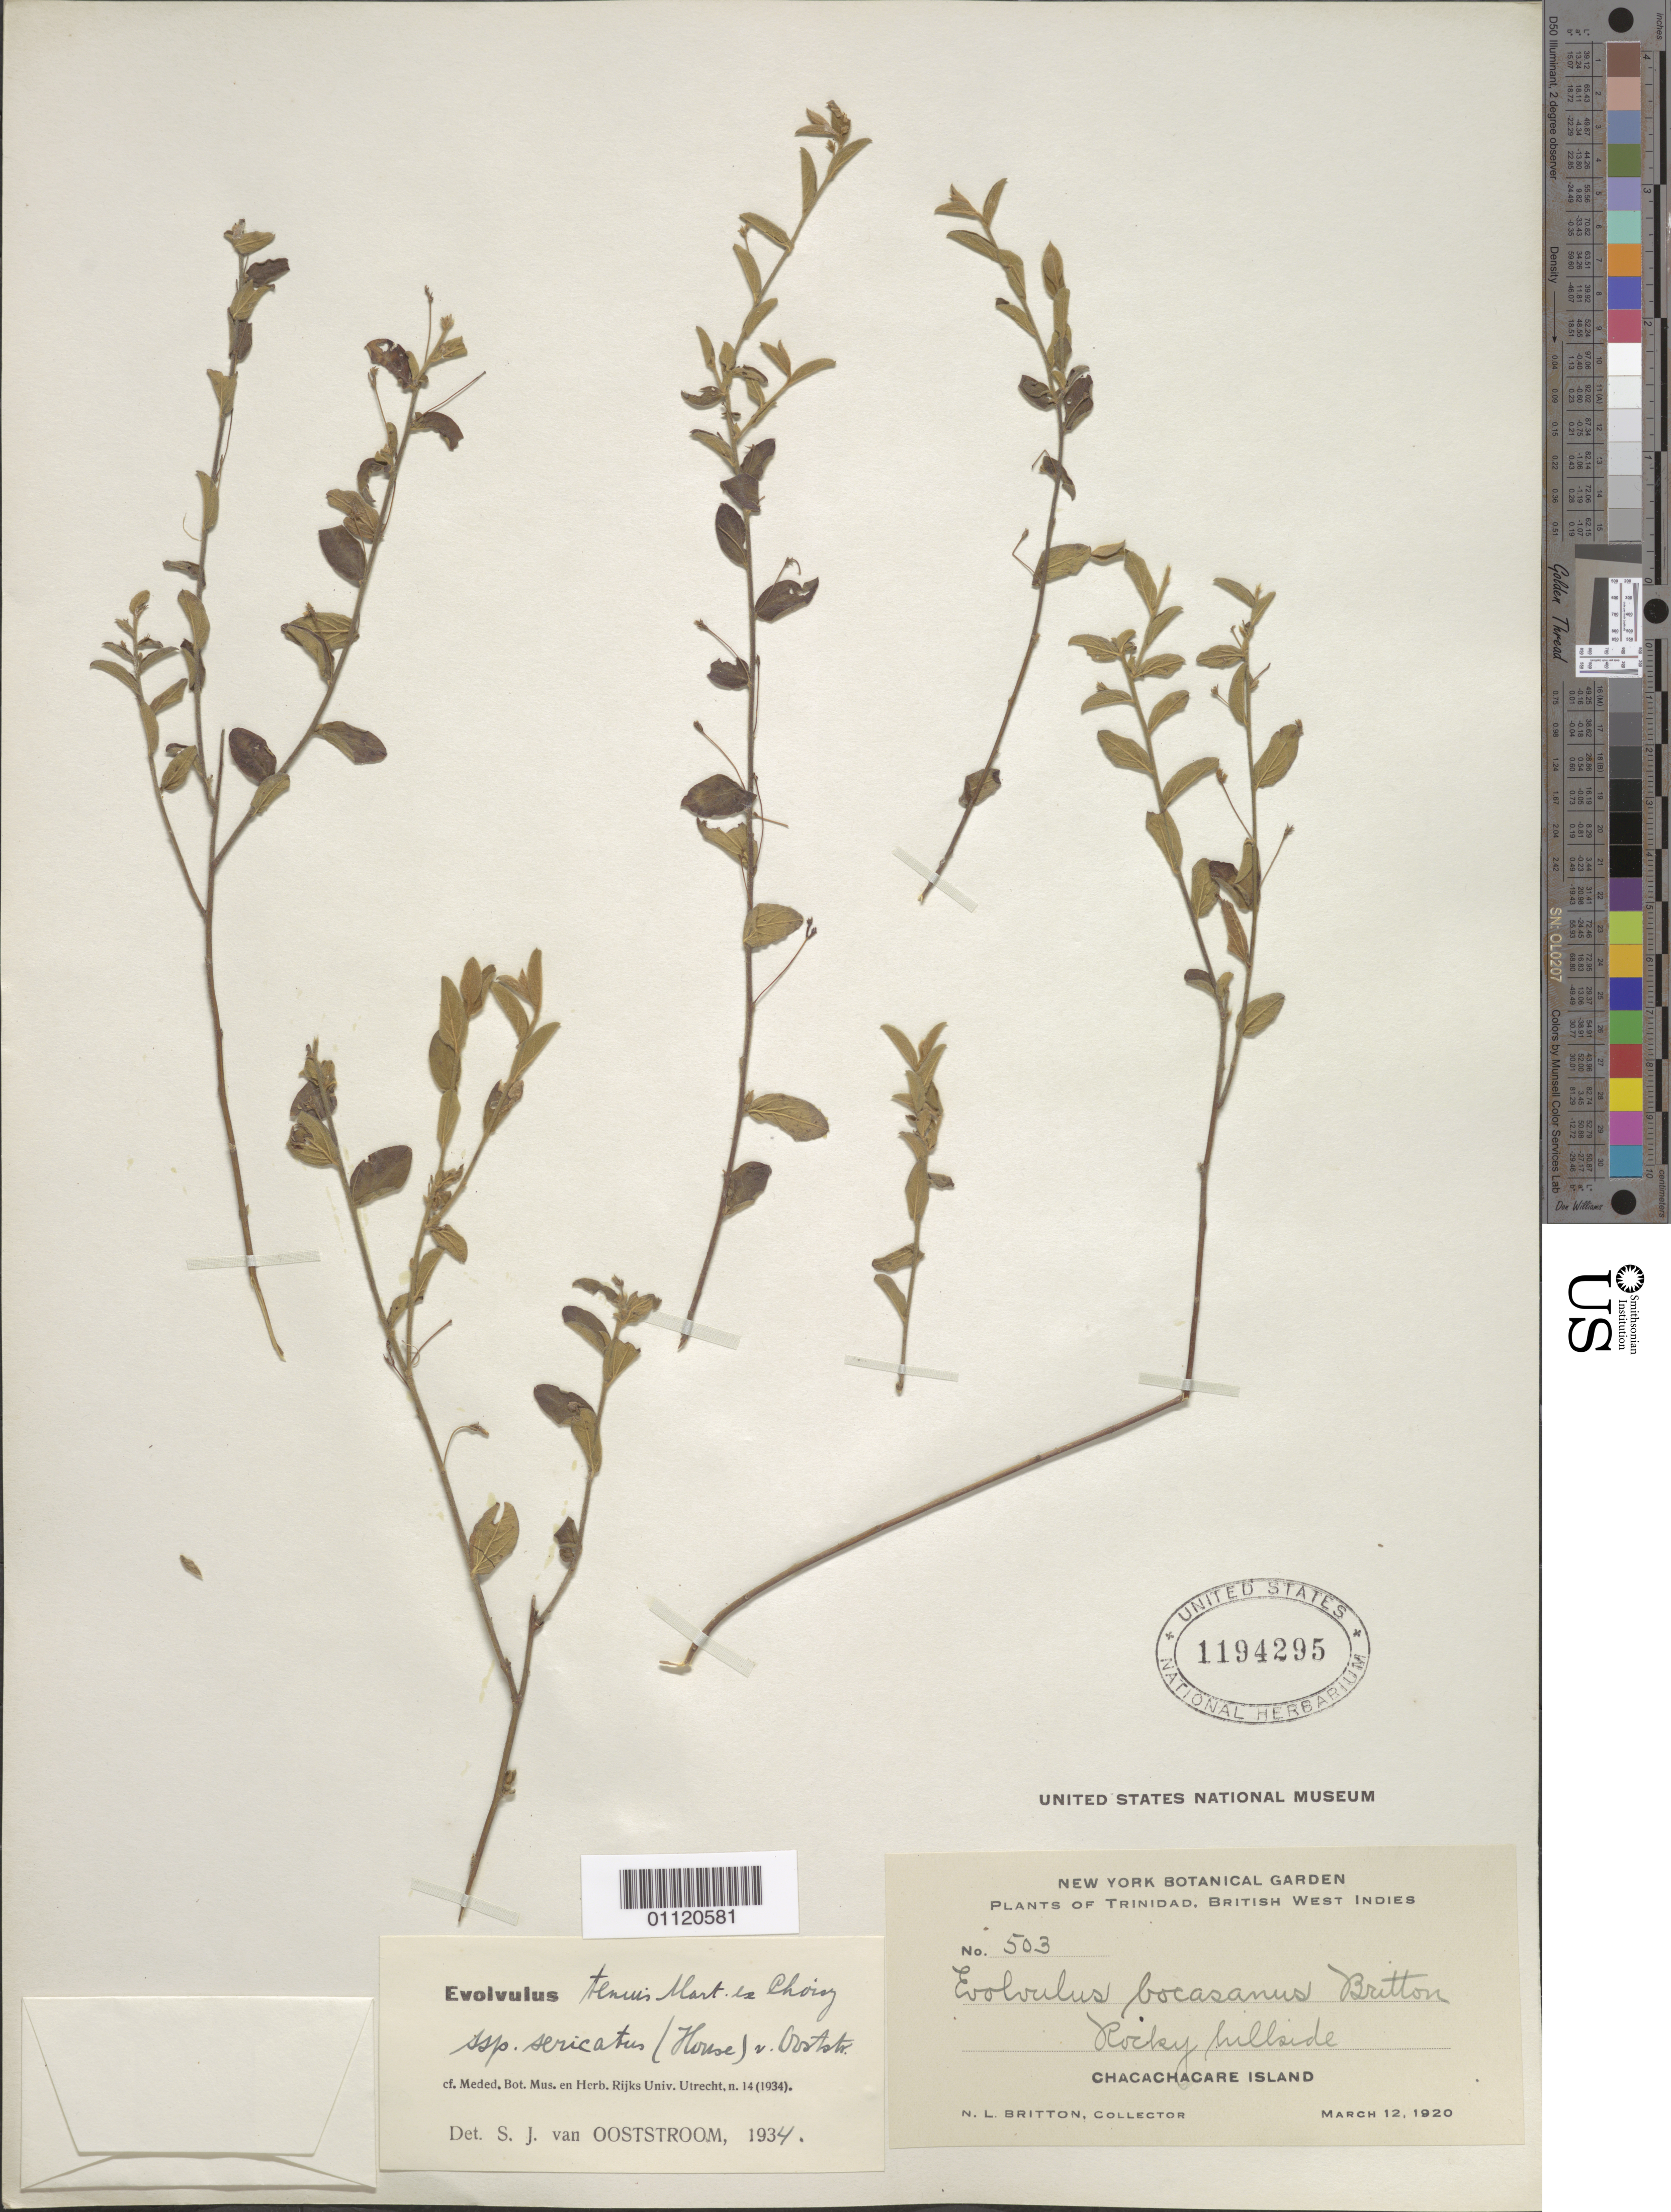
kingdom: Plantae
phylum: Tracheophyta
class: Magnoliopsida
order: Solanales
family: Convolvulaceae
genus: Evolvulus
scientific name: Evolvulus tenuis subsp. sericatus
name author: (House) Ooststr.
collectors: N. Britton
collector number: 503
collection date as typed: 12 Mar 1920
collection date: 1920-03-12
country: Trinidad and Tobago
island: Chacachacare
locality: Rocky hillside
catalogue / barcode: US 1194295